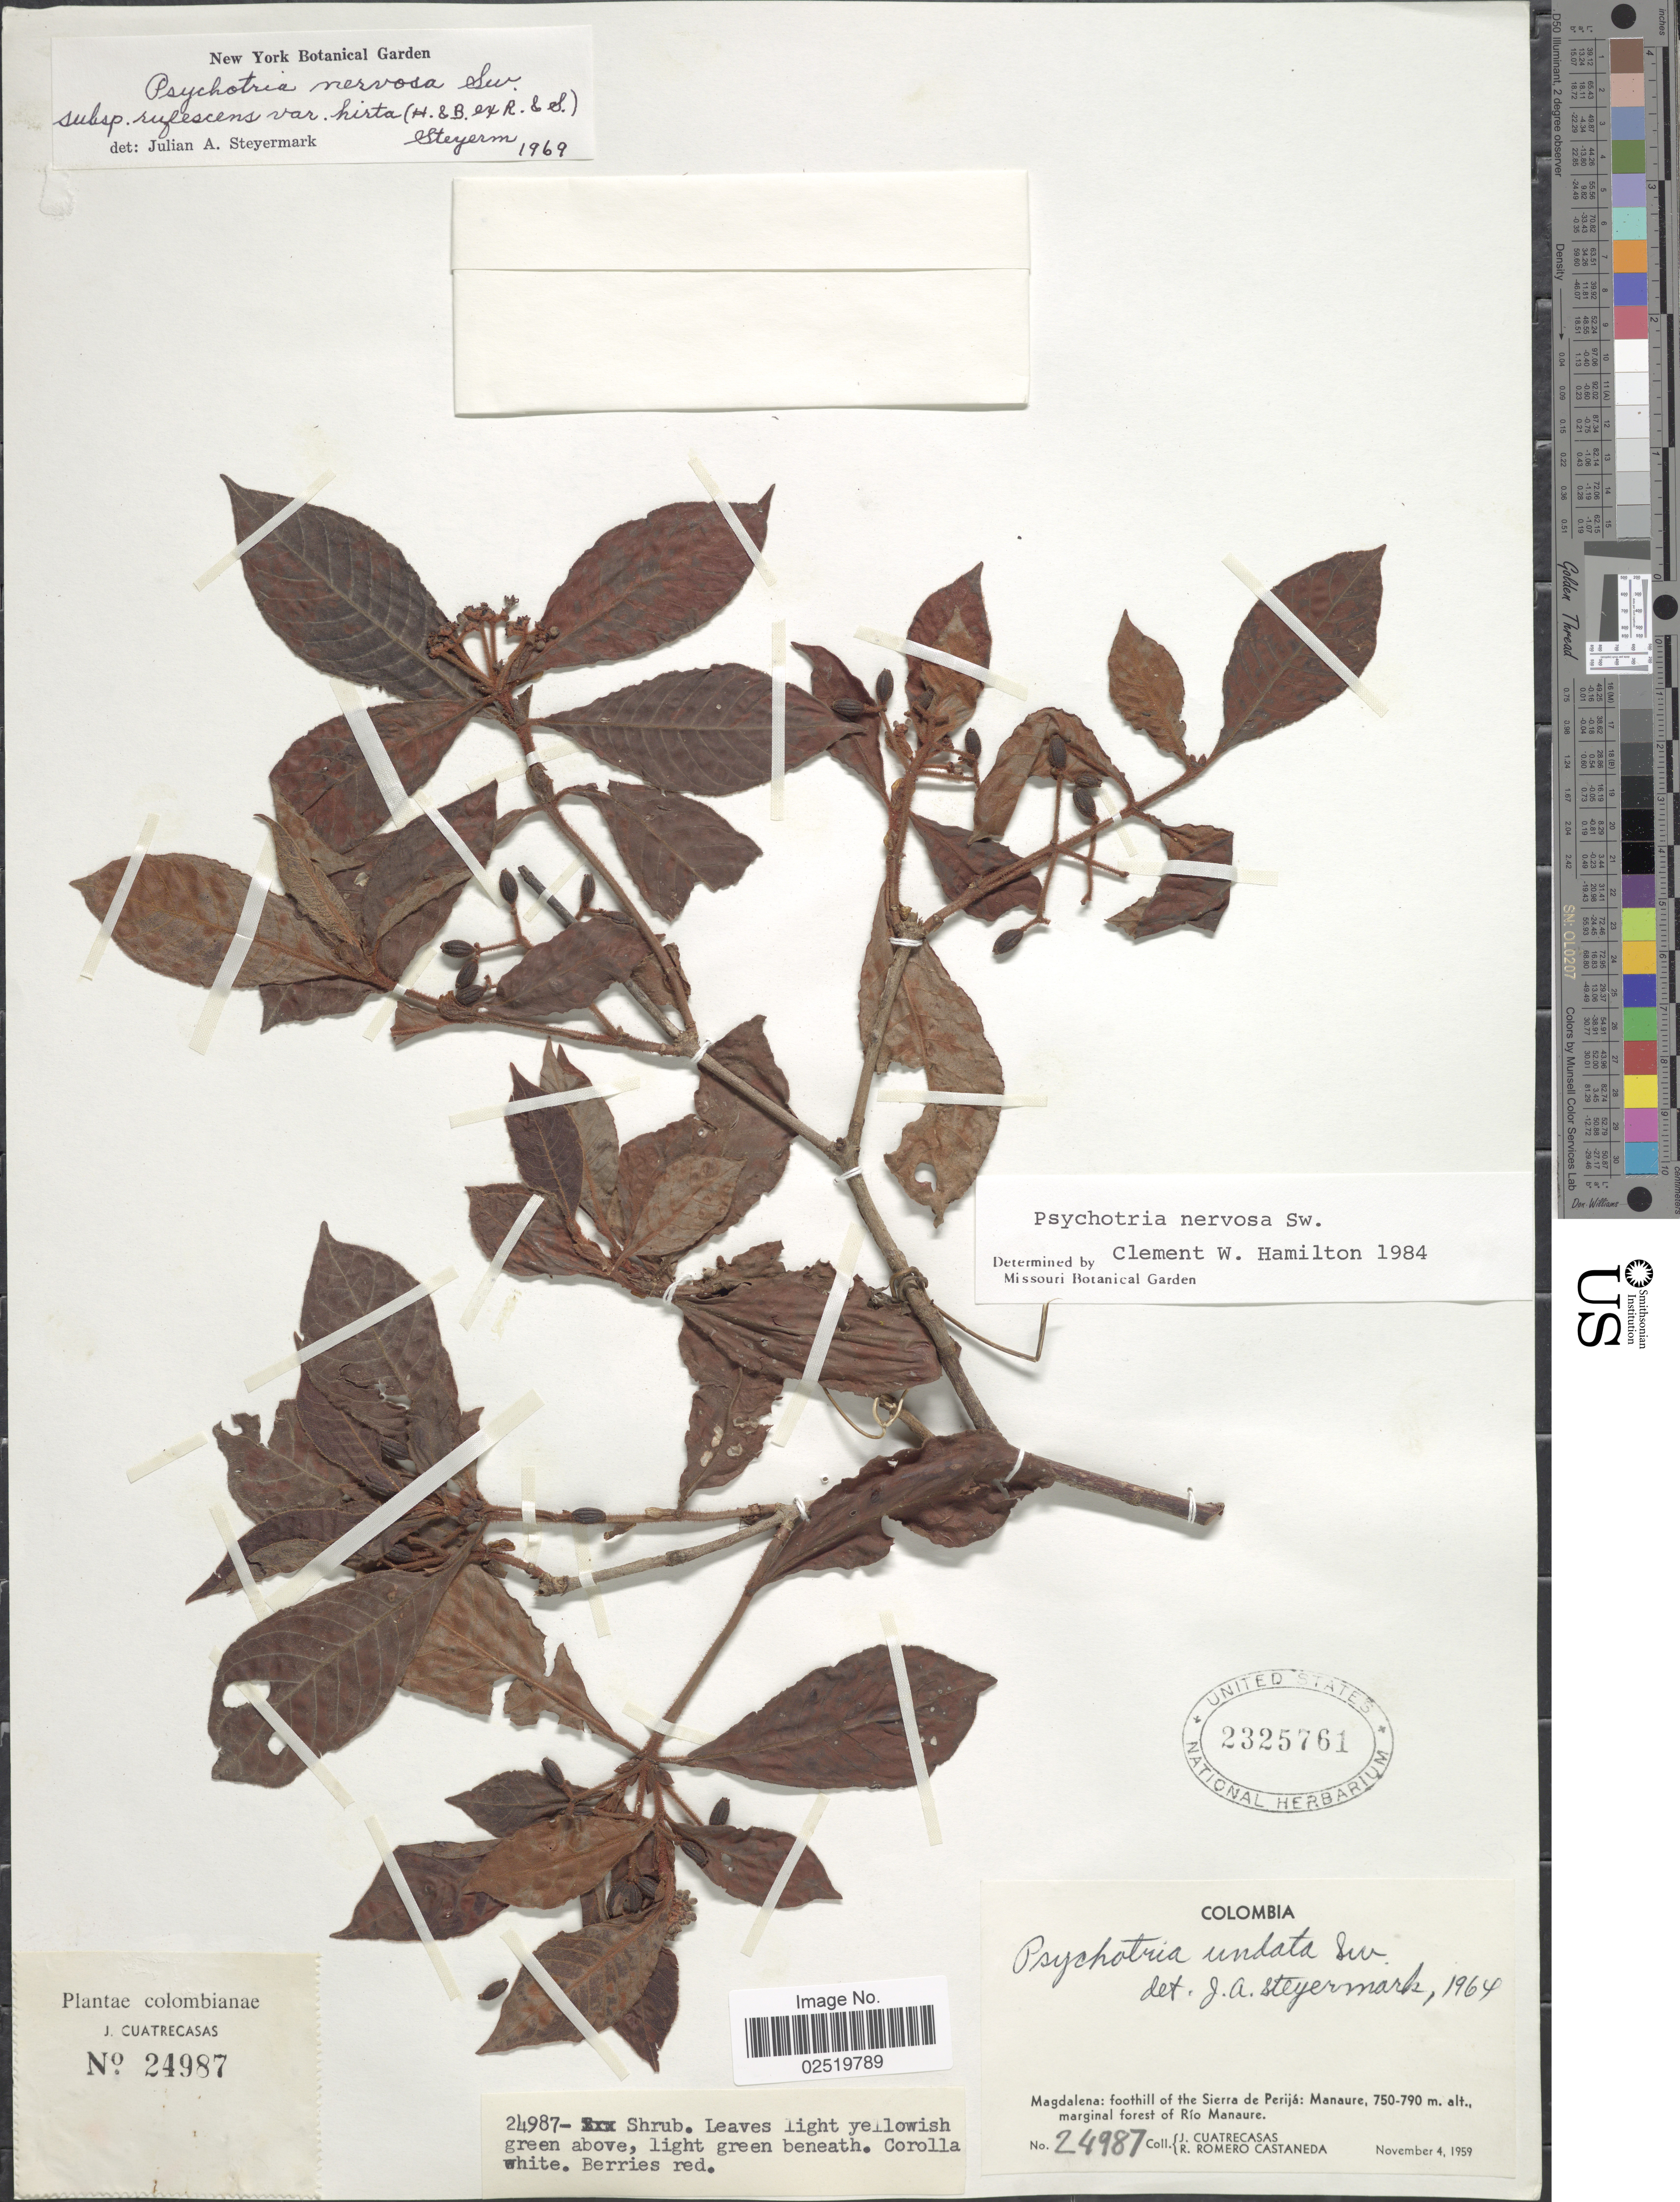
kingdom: Plantae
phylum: Tracheophyta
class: Magnoliopsida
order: Gentianales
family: Rubiaceae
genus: Psychotria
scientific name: Psychotria nervosa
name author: Sw.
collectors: J. Cuatrecasas & R. Romero Castañeda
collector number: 24987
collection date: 1959-11-04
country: Colombia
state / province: Magdalena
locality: Foothill of the Sierra de Perija, marginal forest of Rio Manaure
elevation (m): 750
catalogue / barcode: US 2325761